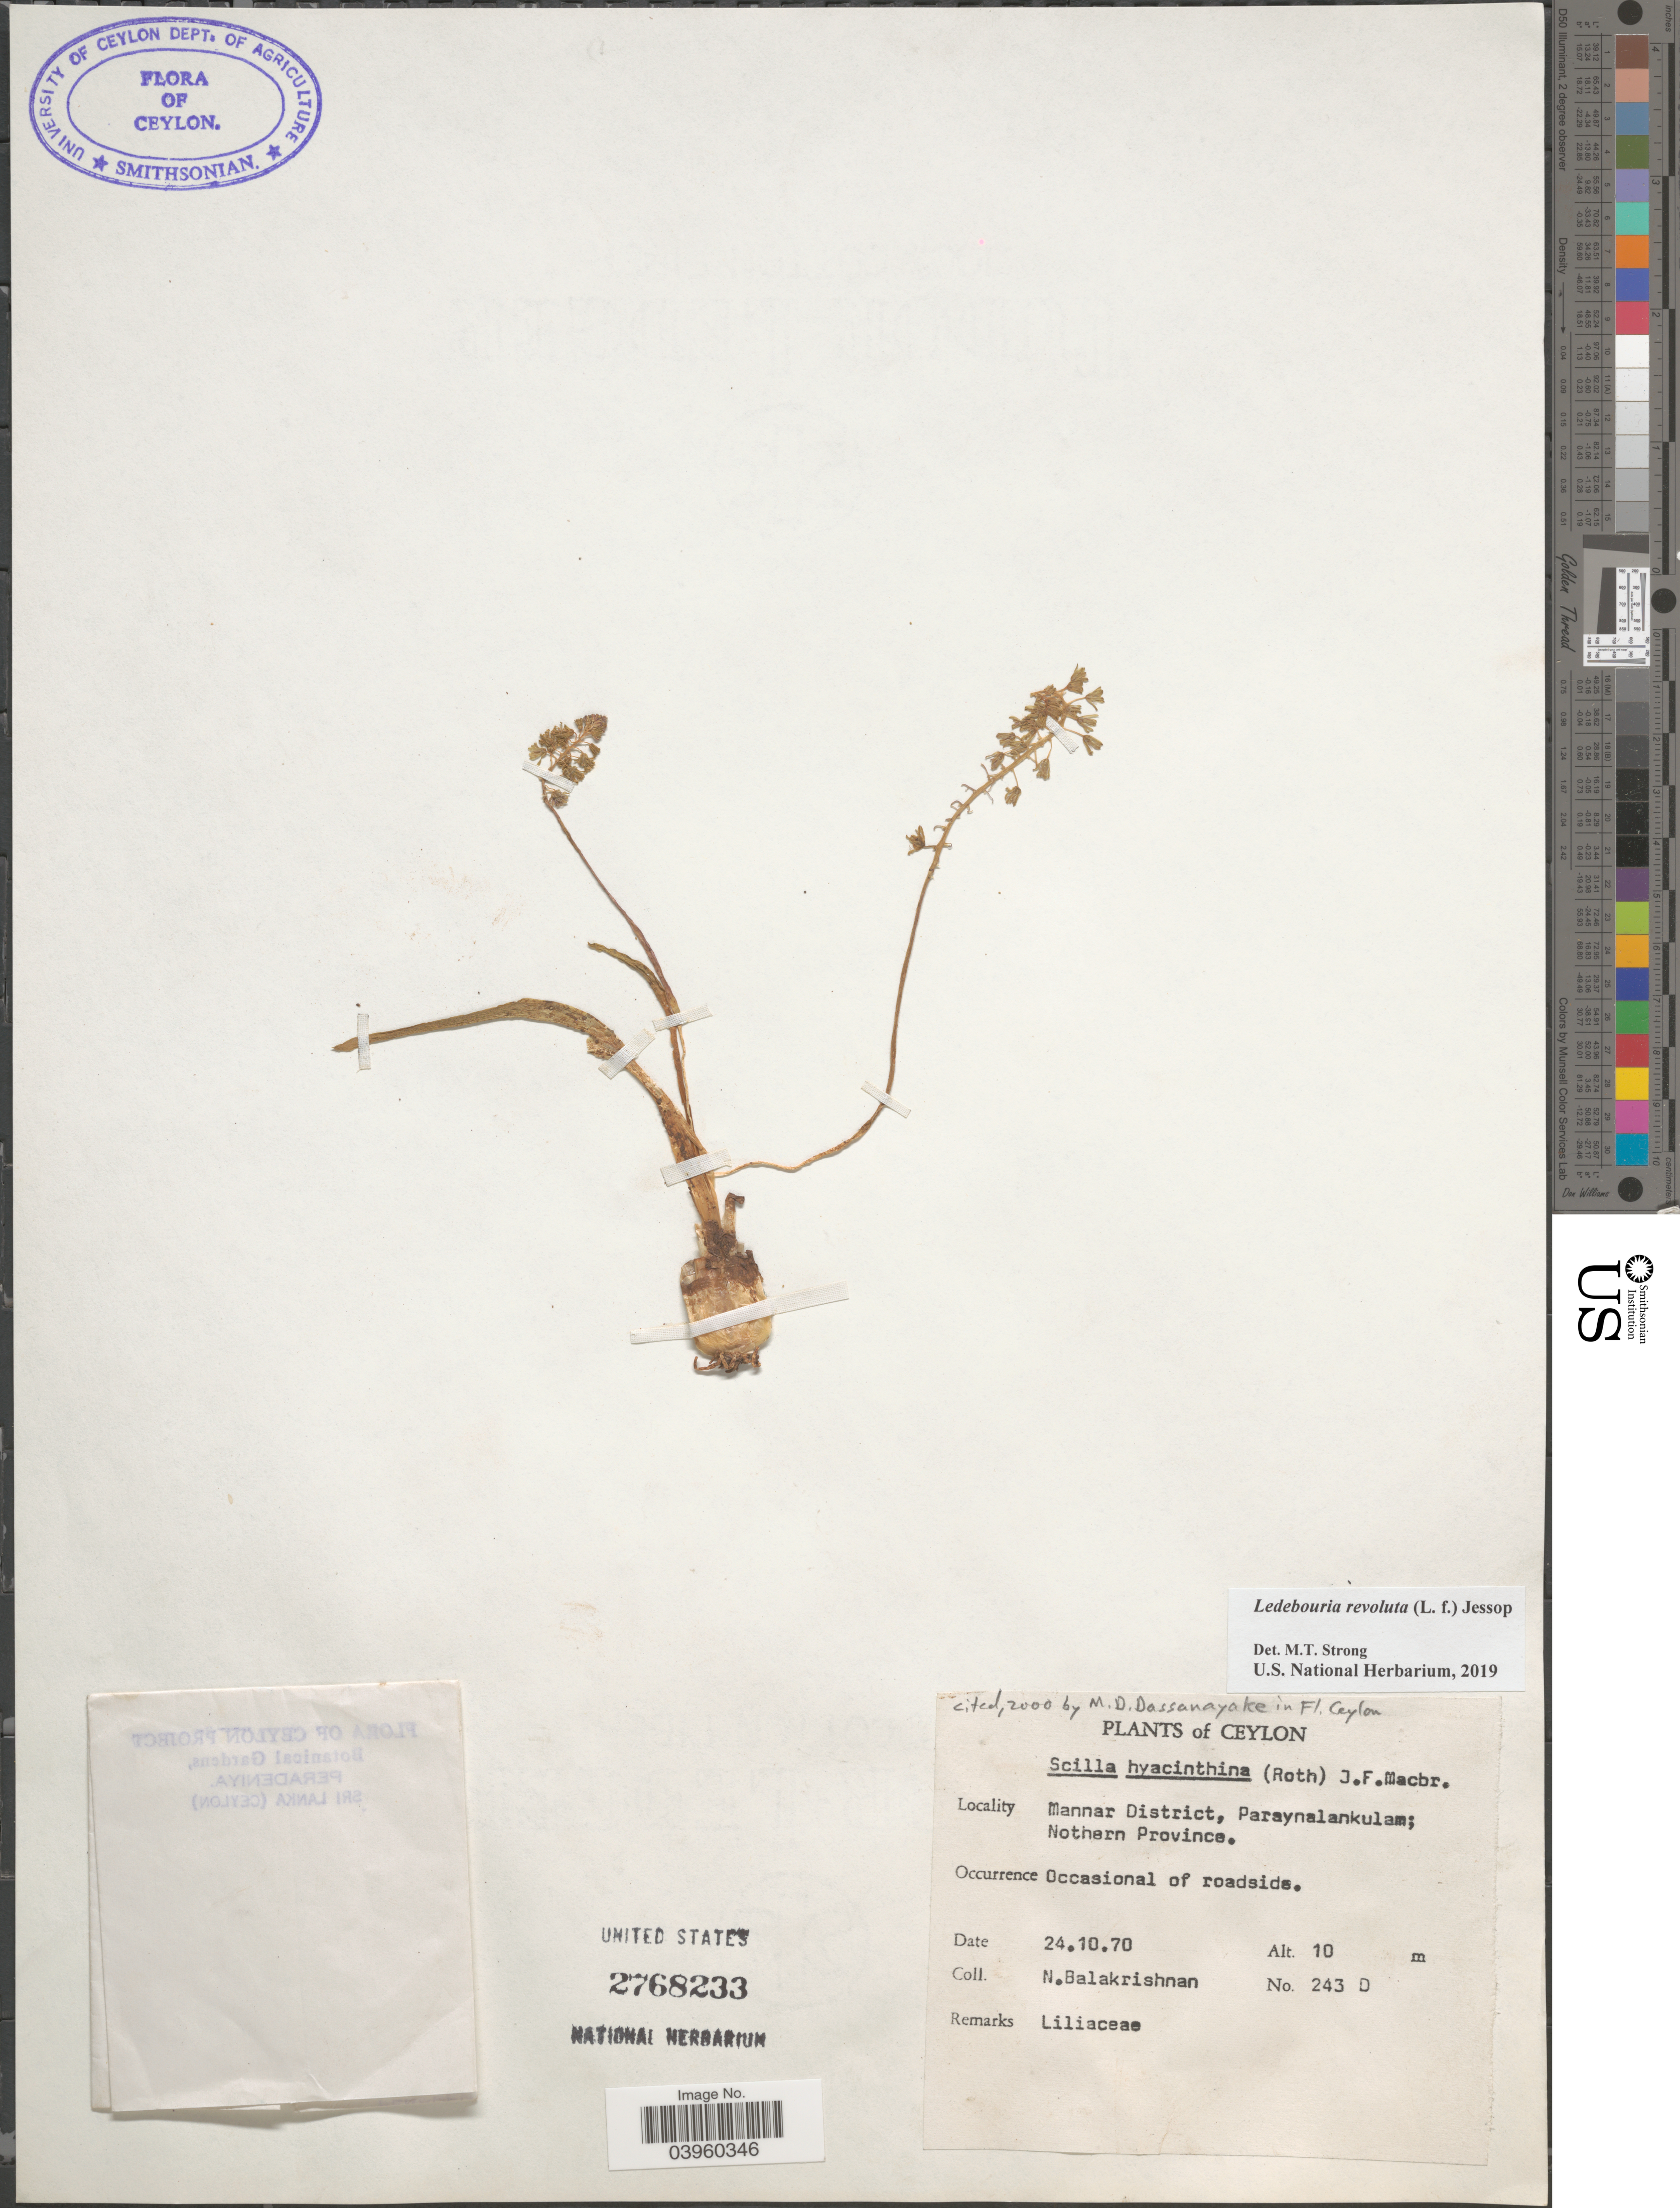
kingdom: Plantae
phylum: Tracheophyta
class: Liliopsida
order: Asparagales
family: Asparagaceae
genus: Ledebouria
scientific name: Ledebouria revoluta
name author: (L. f.) Jessop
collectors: N. Balakrishnan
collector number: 243 D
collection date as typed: Transcribed d/m/y: 24/10/70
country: Sri Lanka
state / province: Northern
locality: Ceylon. Mannar District, Paraynalankulam.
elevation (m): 10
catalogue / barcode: US 2768233